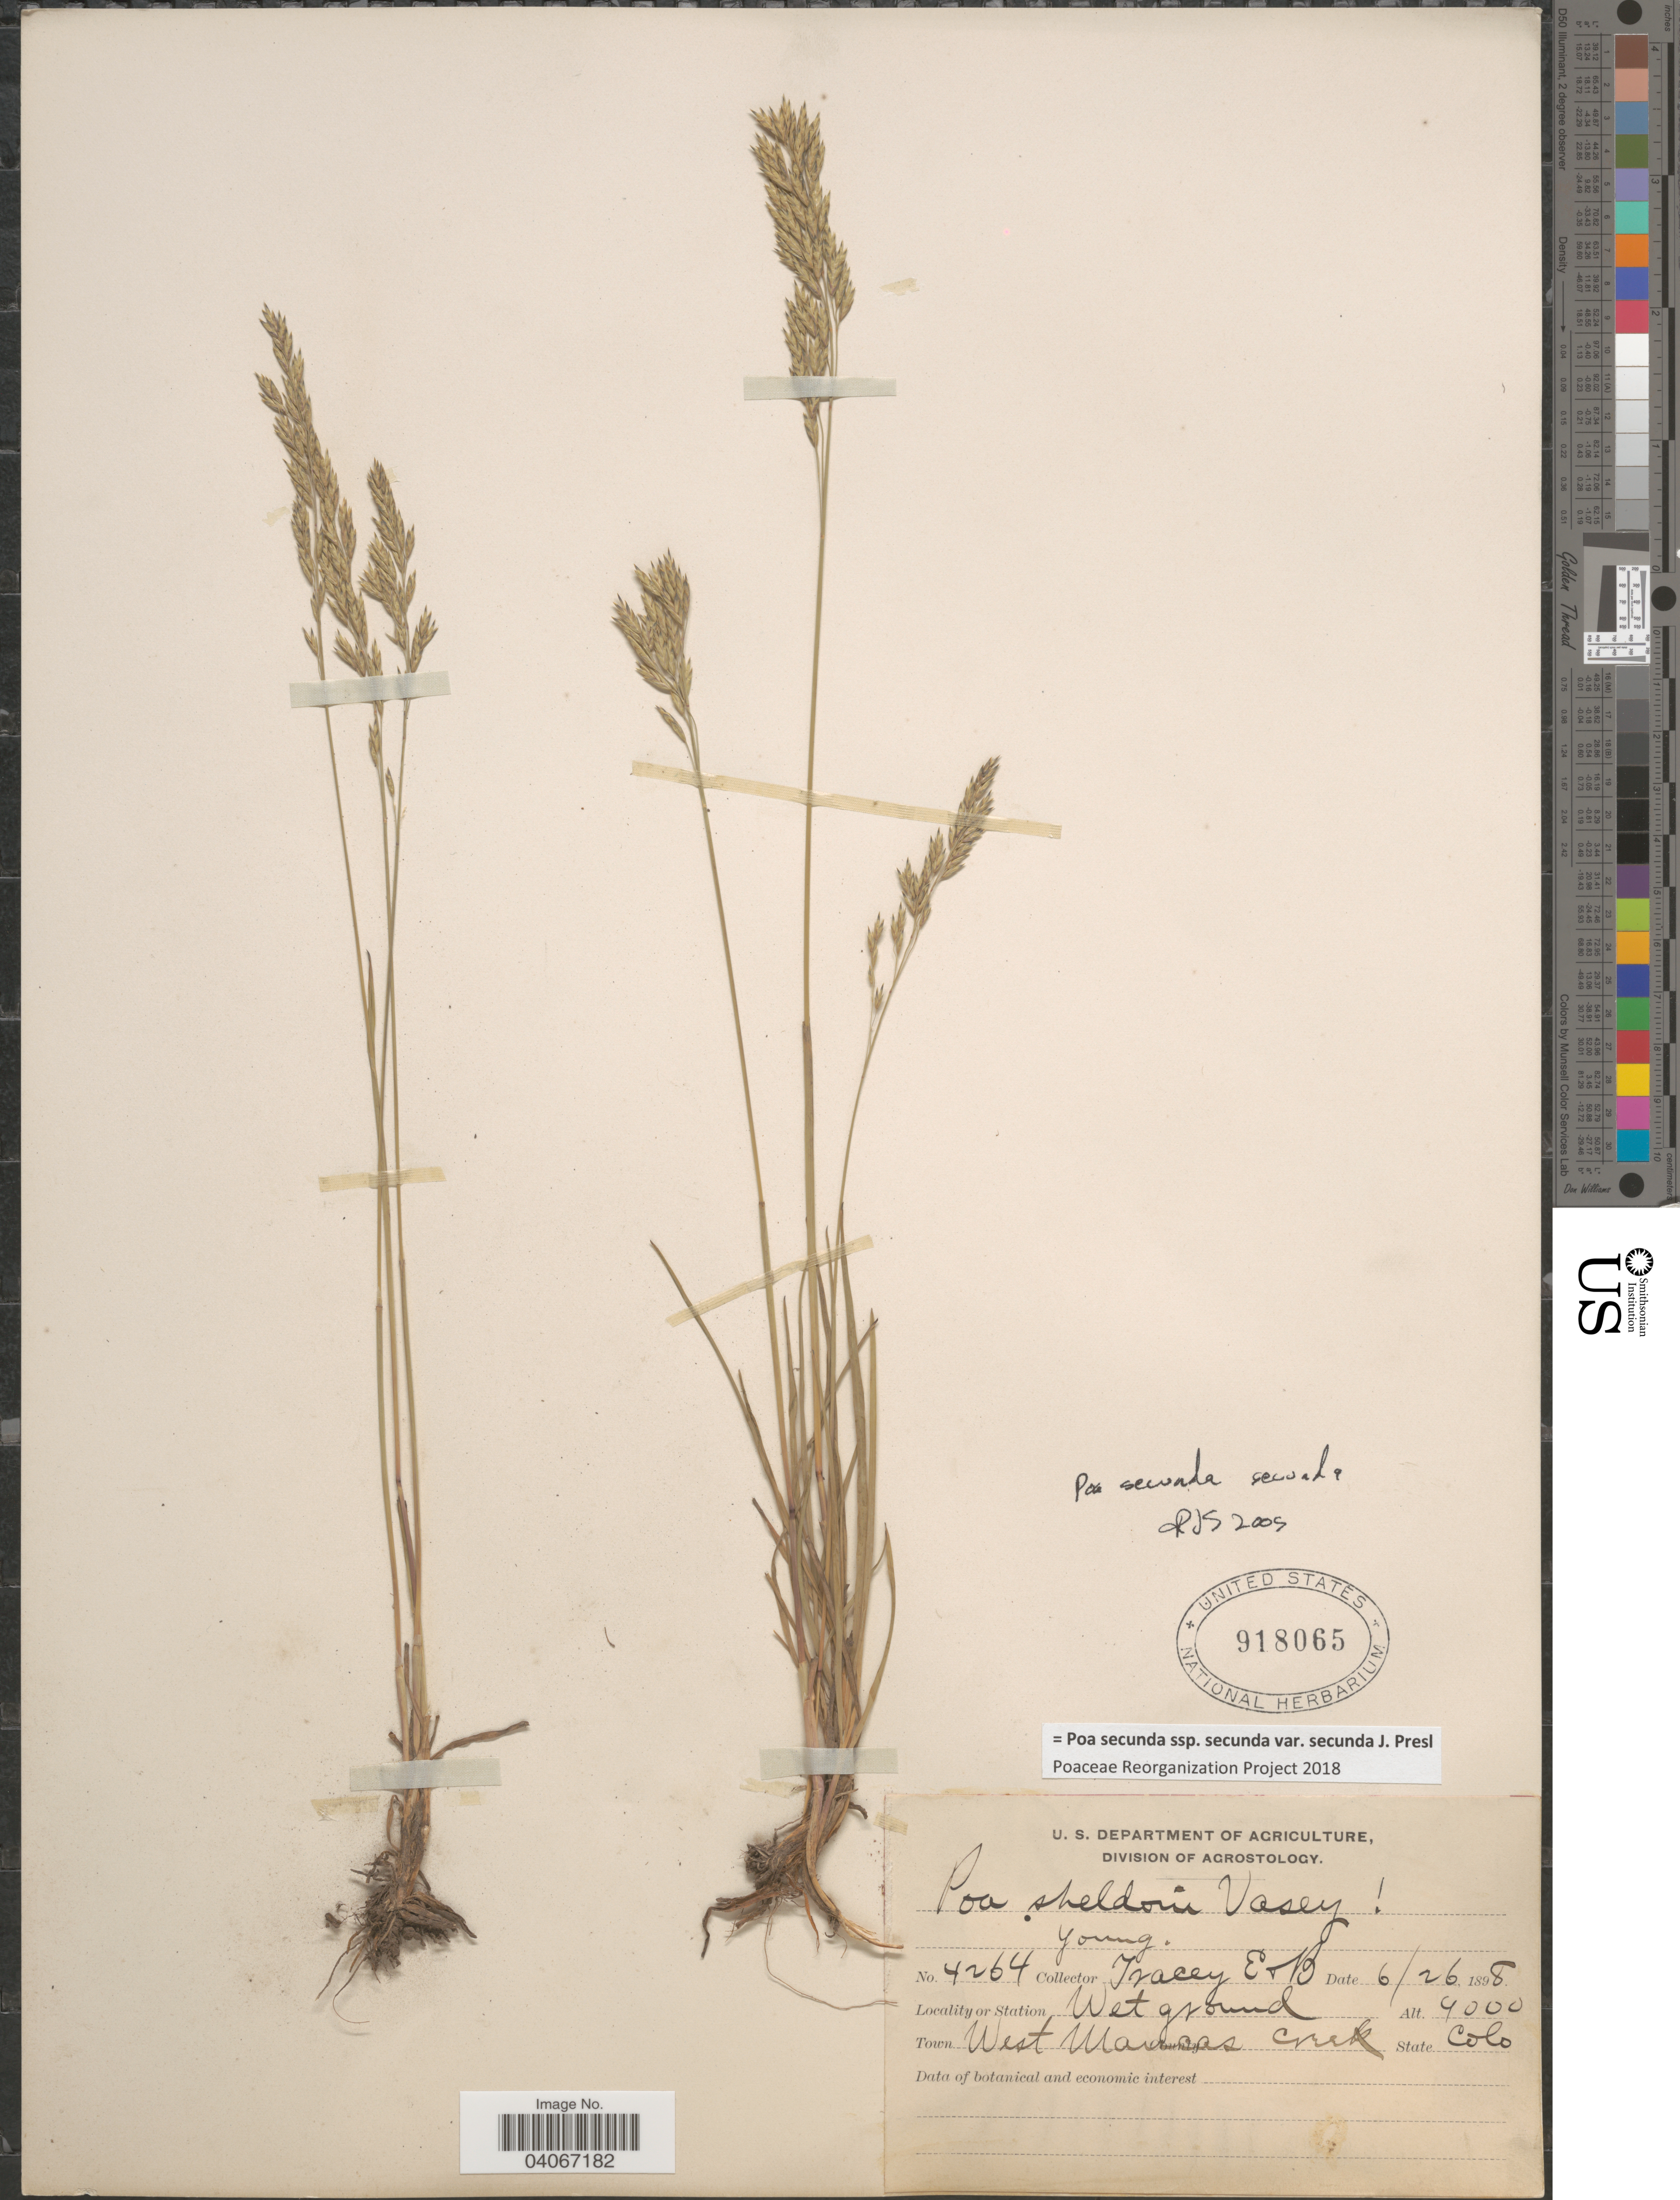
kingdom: Plantae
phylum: Tracheophyta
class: Liliopsida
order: Poales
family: Poaceae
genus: Poa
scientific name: Poa secunda subsp. secunda var. secunda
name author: J. Presl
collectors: E. Tracey & B. Tracey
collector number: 4264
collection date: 1898-06-26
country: United States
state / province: Colorado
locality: Town West Mancas creek.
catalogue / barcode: US 918065